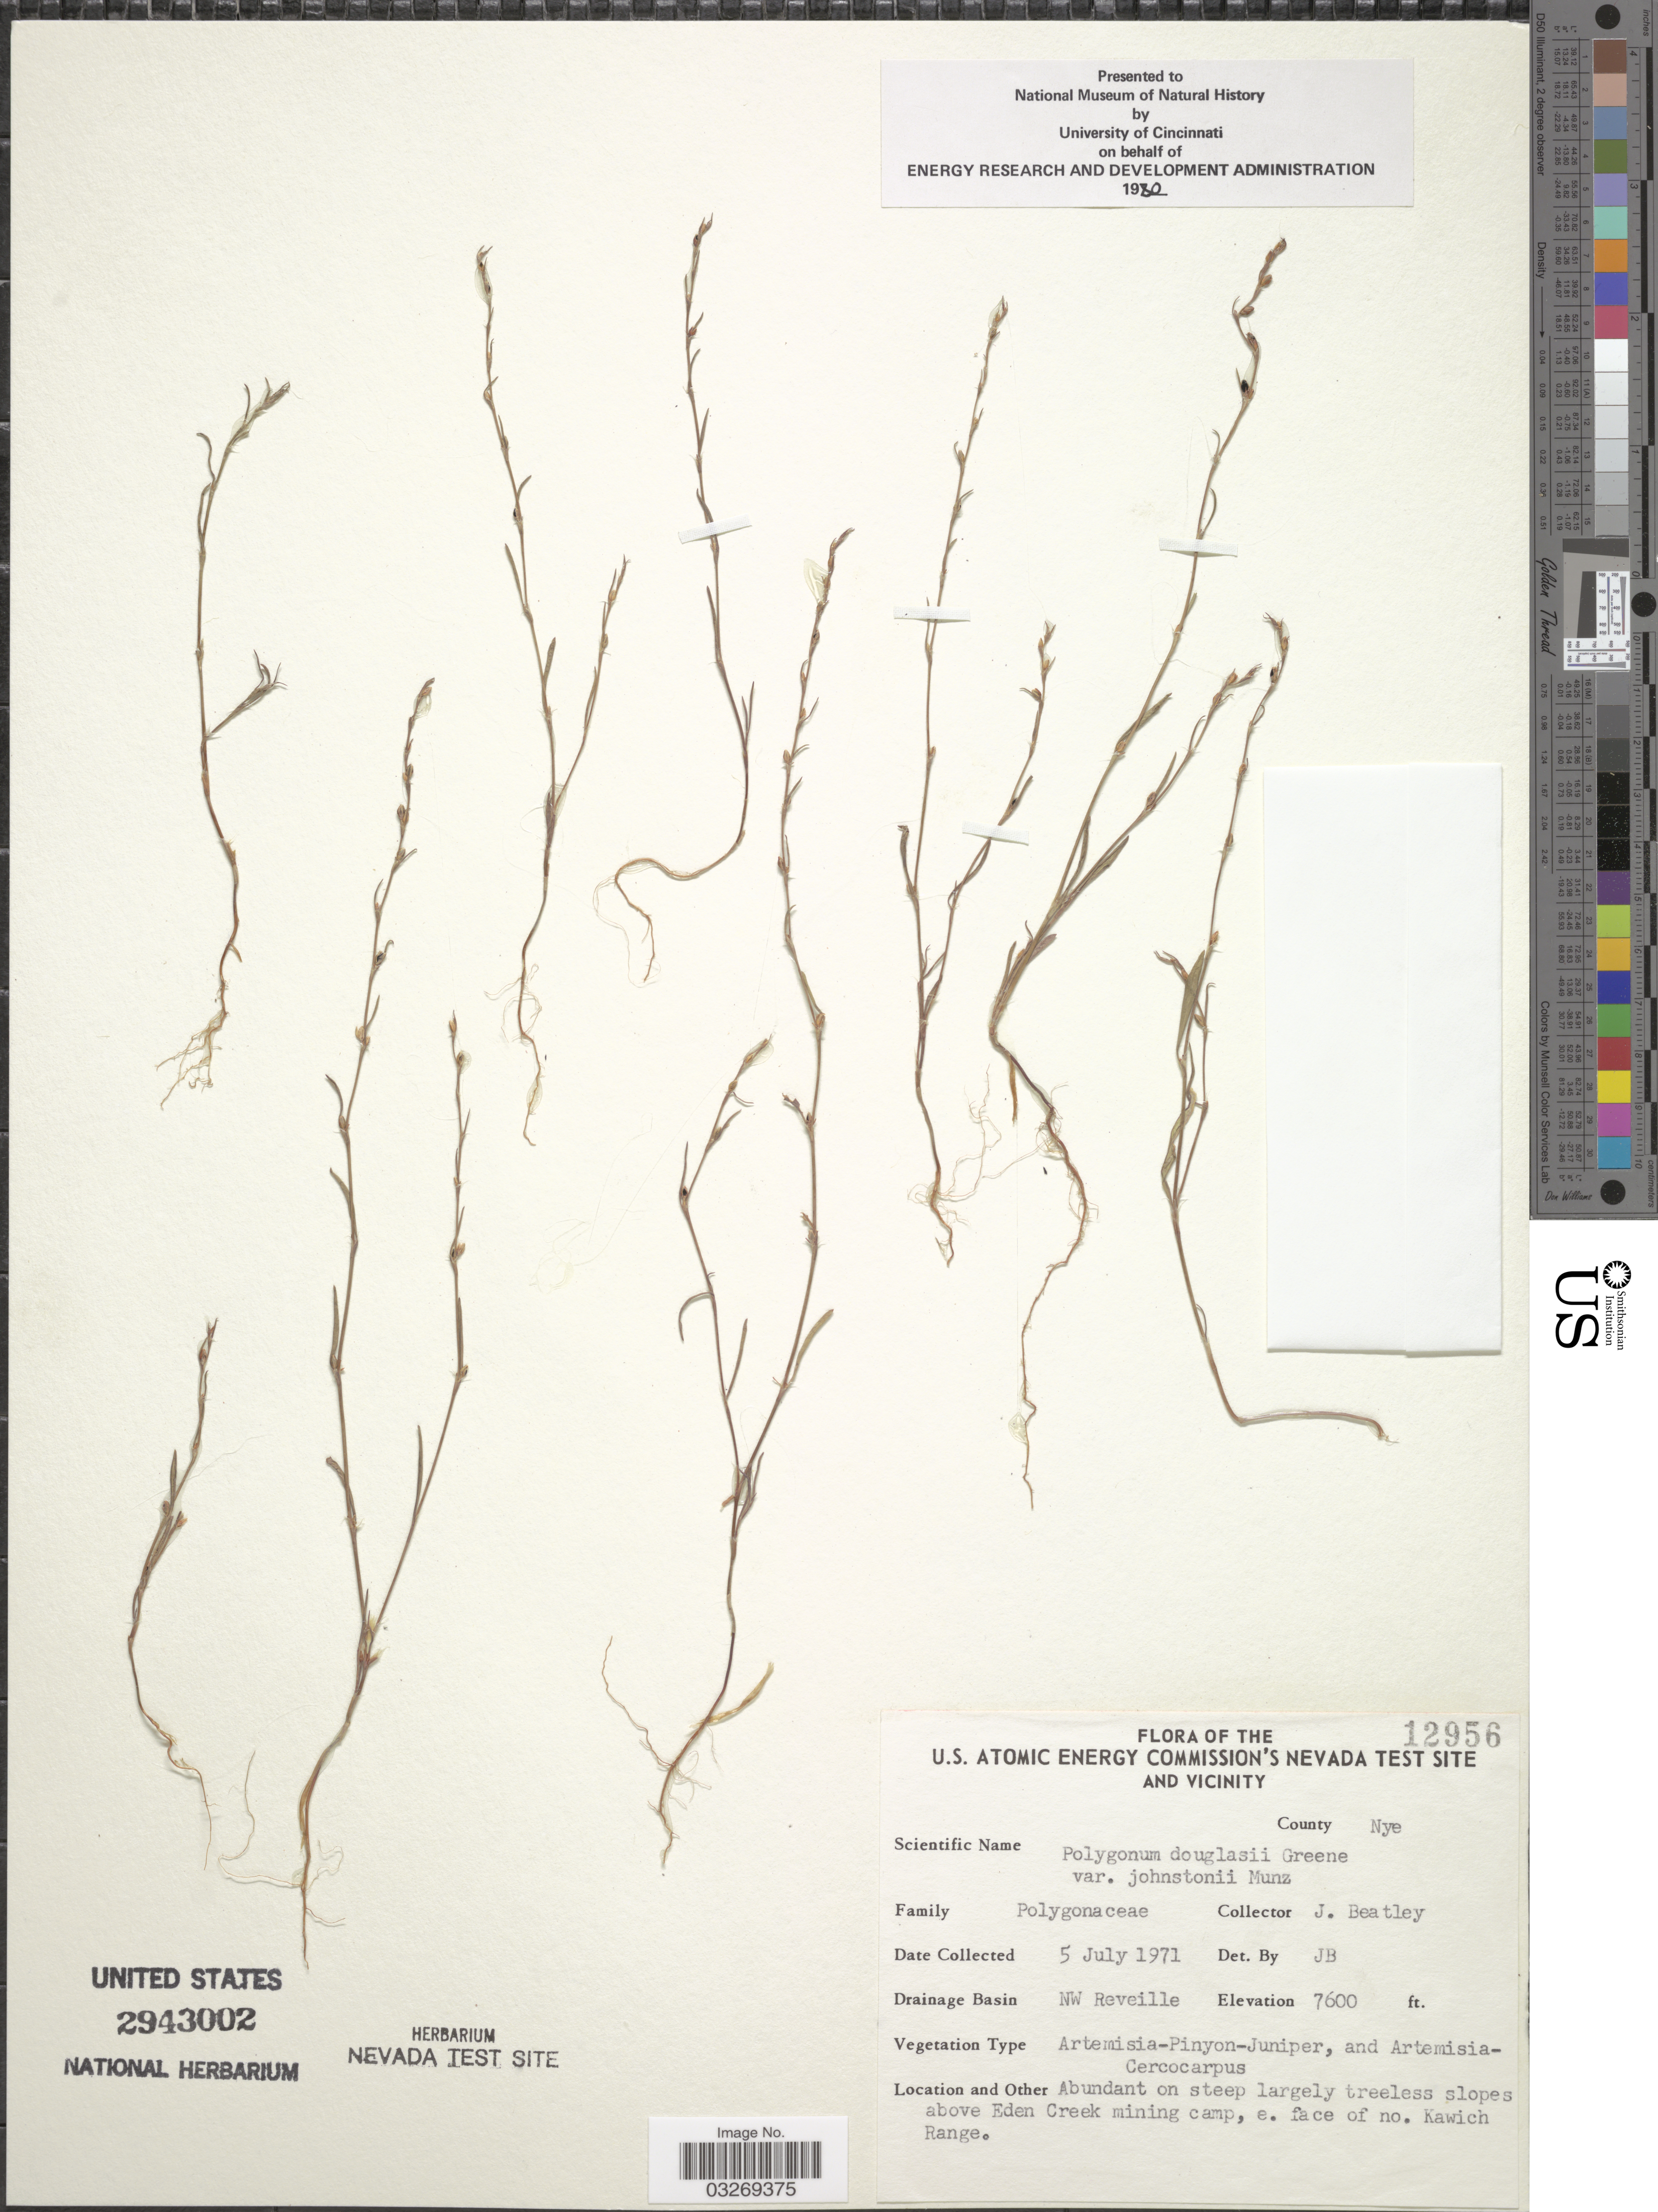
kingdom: Plantae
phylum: Tracheophyta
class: Magnoliopsida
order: Caryophyllales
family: Polygonaceae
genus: Polygonum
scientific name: Polygonum douglasii var. johnstonii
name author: Munz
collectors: J. C. Beatley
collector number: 12956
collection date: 1971-07-05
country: United States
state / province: Nevada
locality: U.S. Atomic Energy Commission's Nevada Test Site and Vicinity. County Nye, Drainage Basin NW Reveille, above Eden Creek mining camp, e. face of no. Kawich Range.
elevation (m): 2316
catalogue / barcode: US 2943002